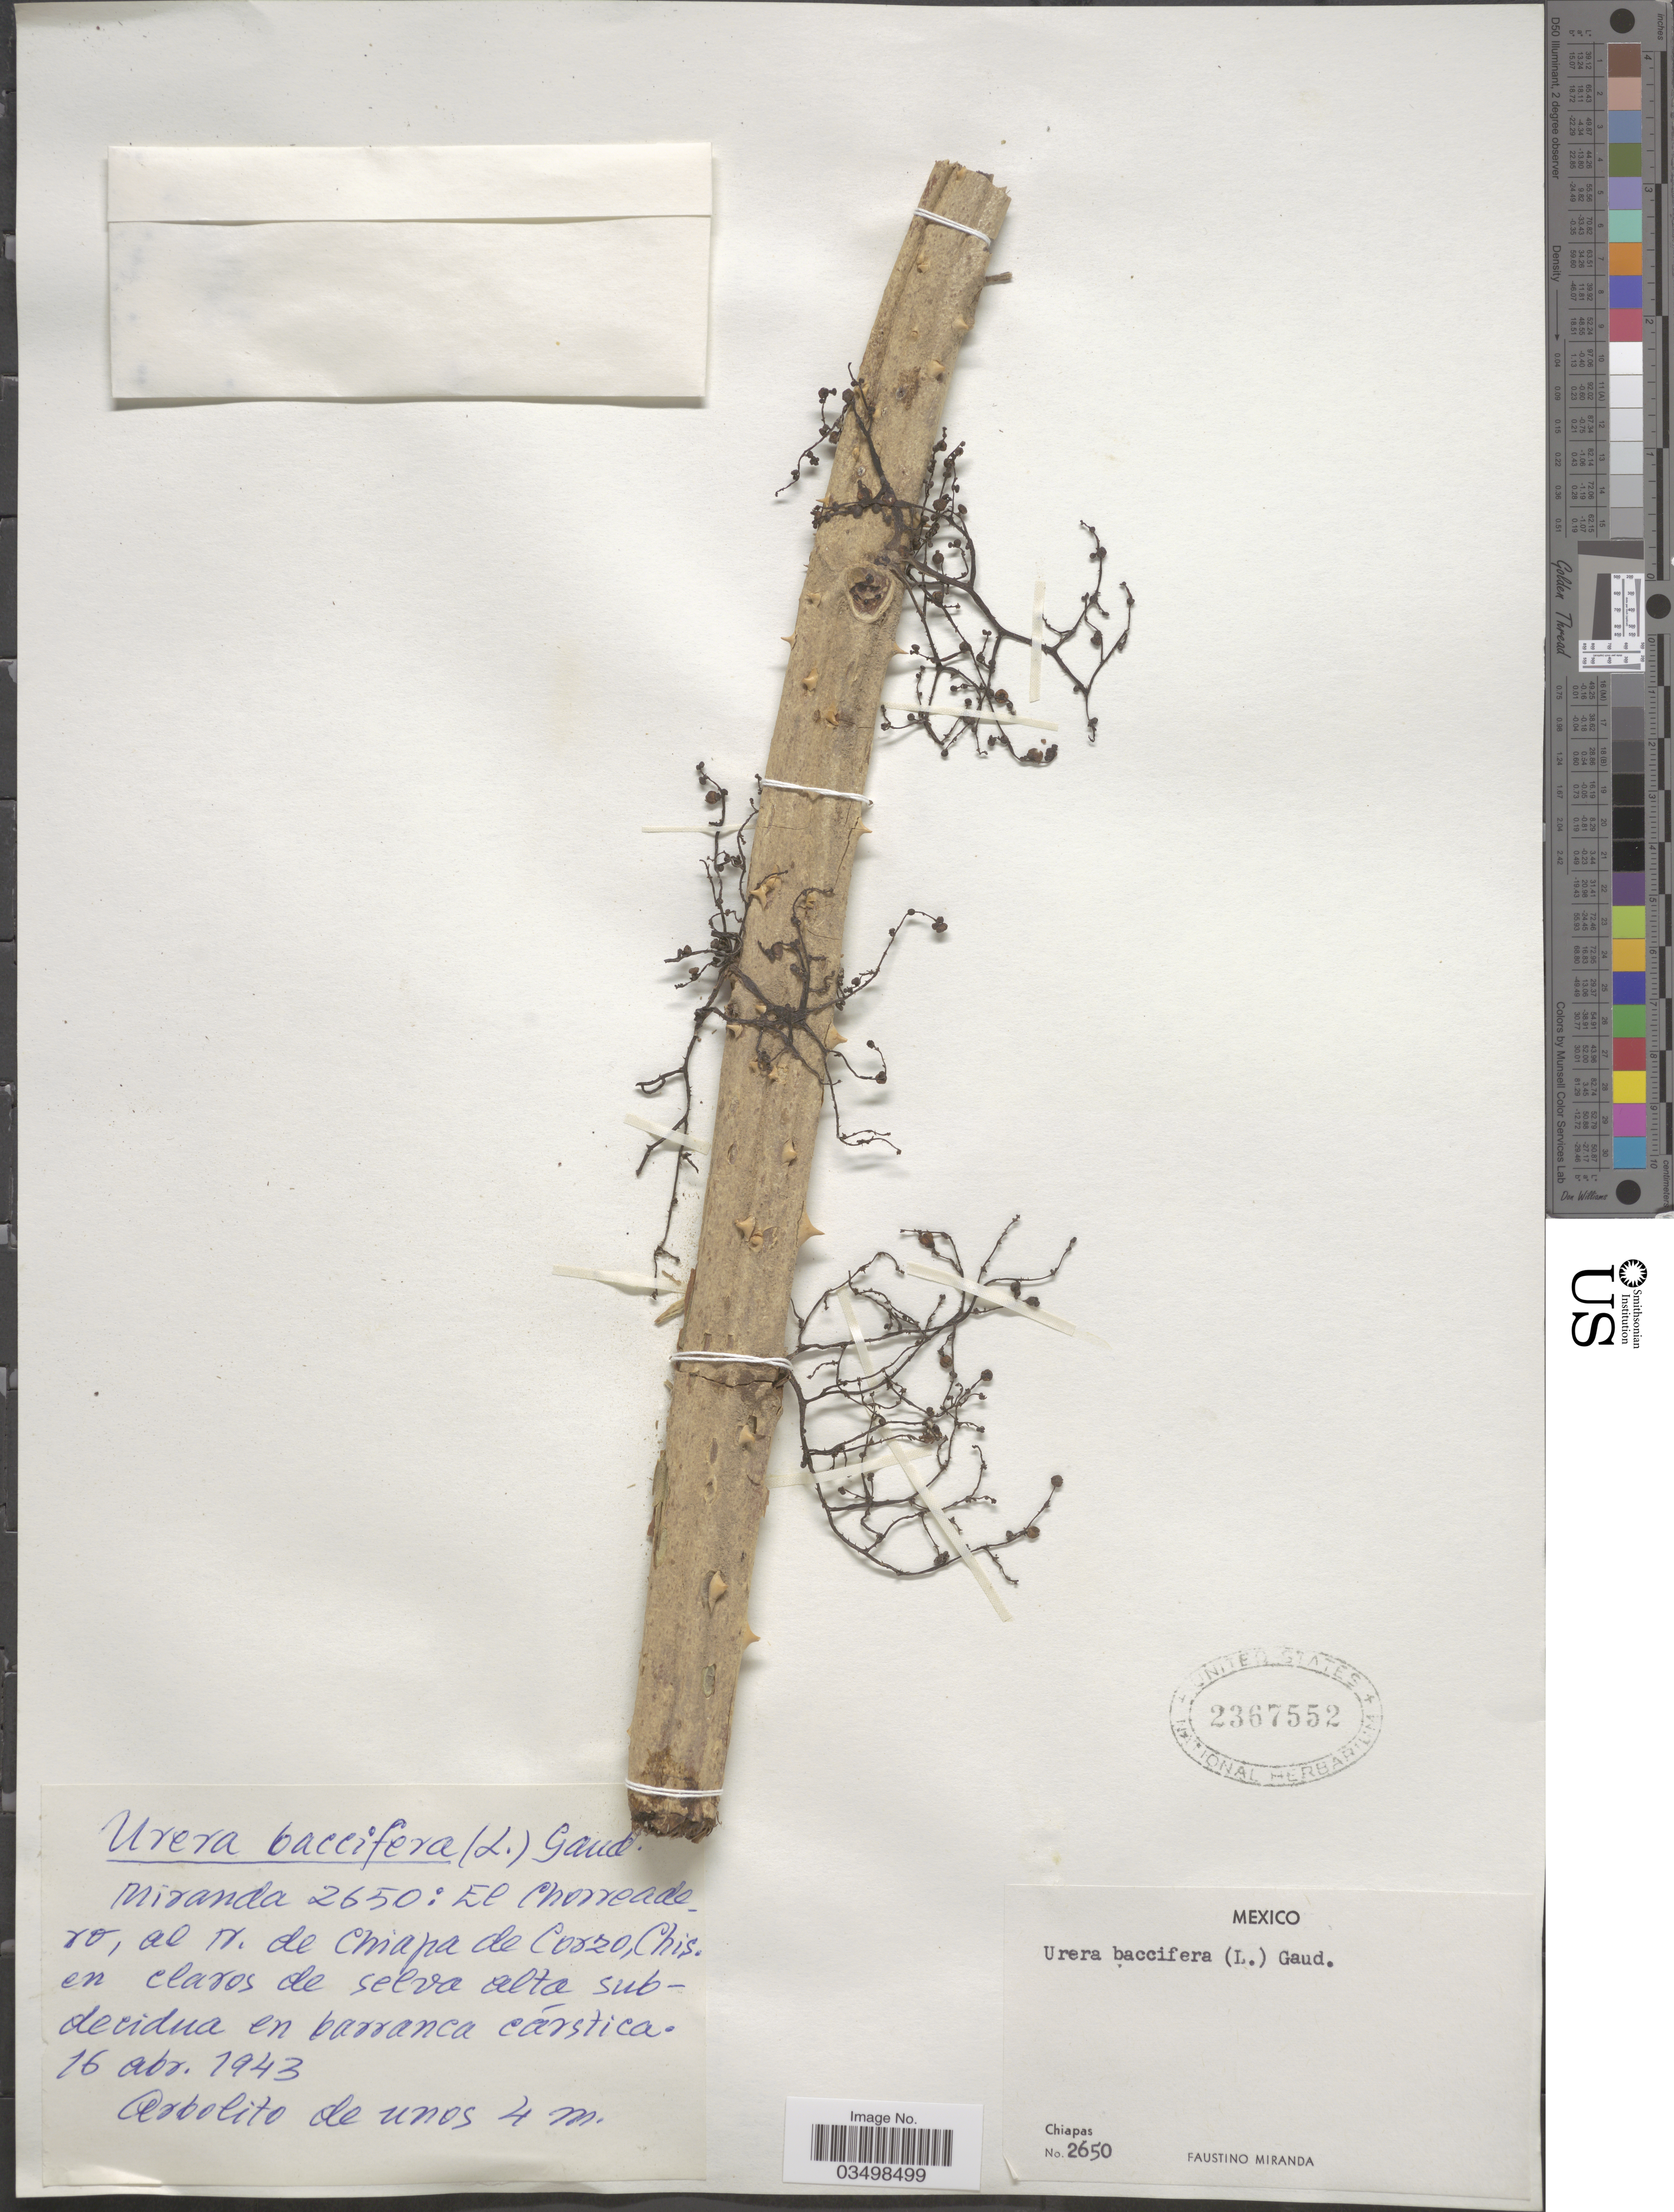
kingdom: Plantae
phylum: Tracheophyta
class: Magnoliopsida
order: Rosales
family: Urticaceae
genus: Urera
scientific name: Urera baccifera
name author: (L.) Gaudich. ex Wedd.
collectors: F. Miranda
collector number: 2650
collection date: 1943-04-16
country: Mexico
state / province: Chiapas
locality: El Chorreadero, al N. de Chiapa de Corzo.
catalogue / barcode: US 2367552